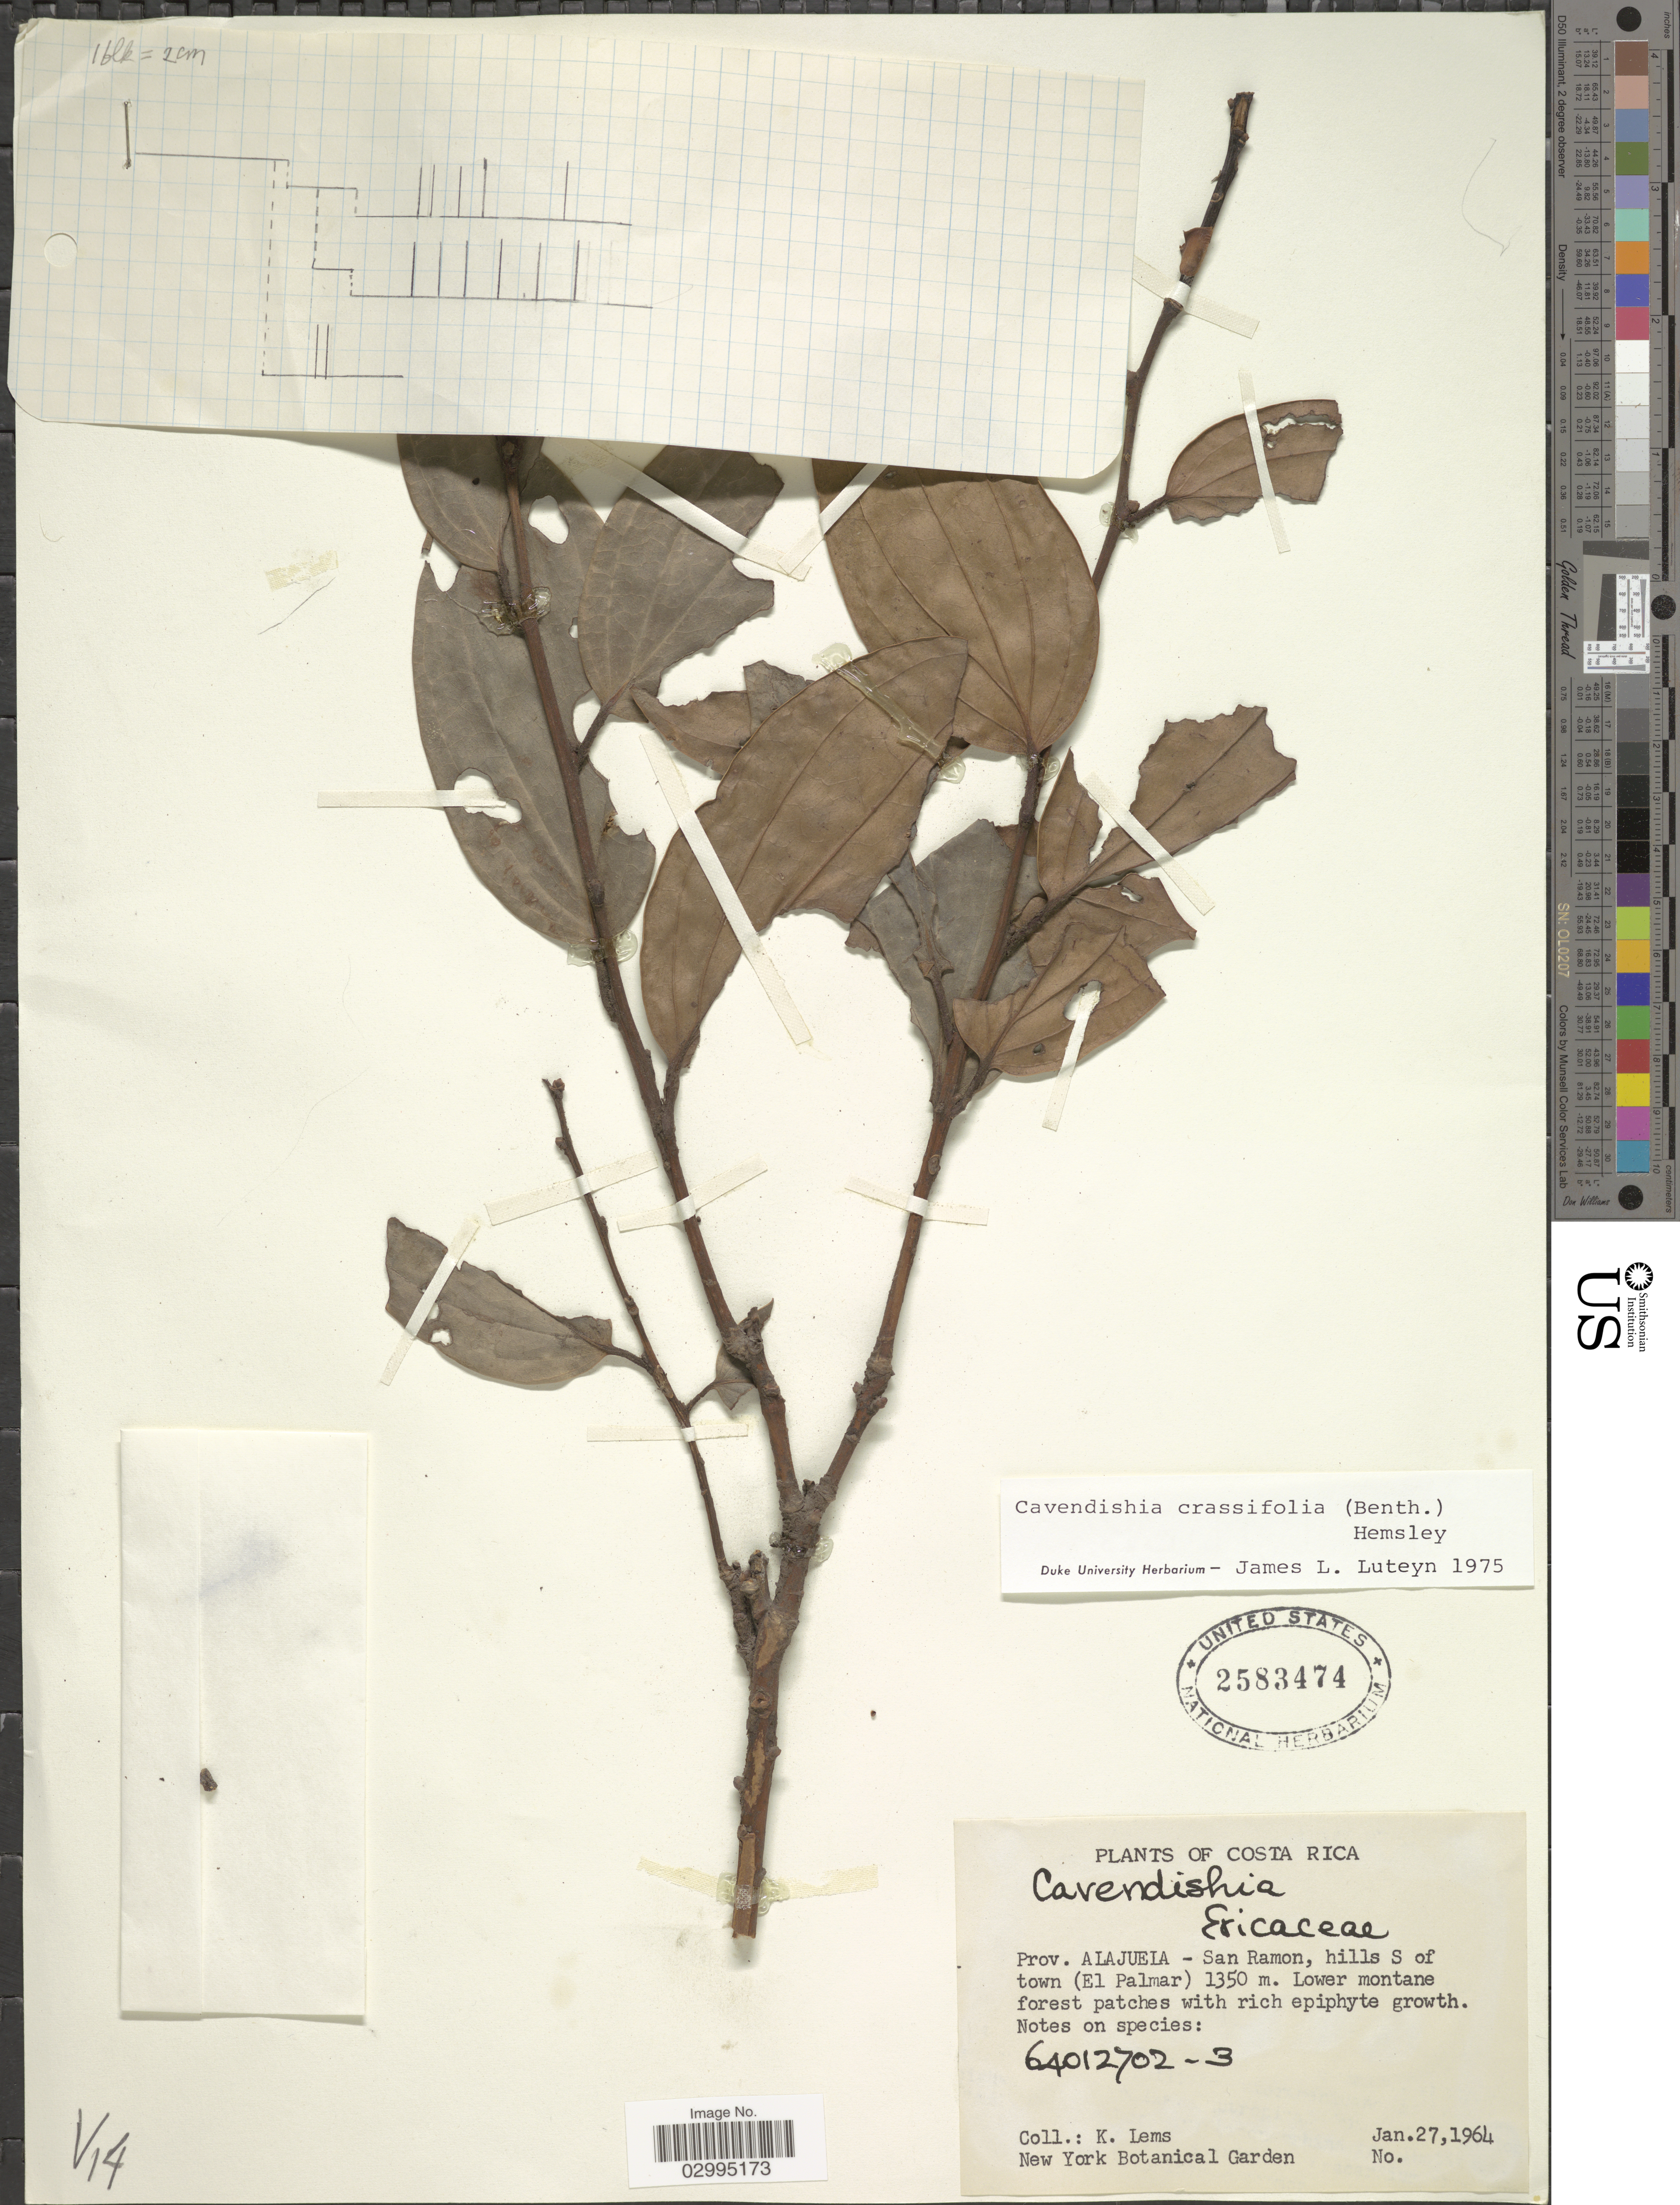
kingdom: Plantae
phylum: Tracheophyta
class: Magnoliopsida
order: Ericales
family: Ericaceae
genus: Cavendishia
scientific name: Cavendishia crassifolia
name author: (Benth.) Hemsl.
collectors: K. Lems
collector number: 64012702-3 ?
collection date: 1964-01-27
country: Costa Rica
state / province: Alajuela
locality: Prov. Alajuela - San Ramon, hills S of town (El Palmar).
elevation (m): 1350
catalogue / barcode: US 2583474